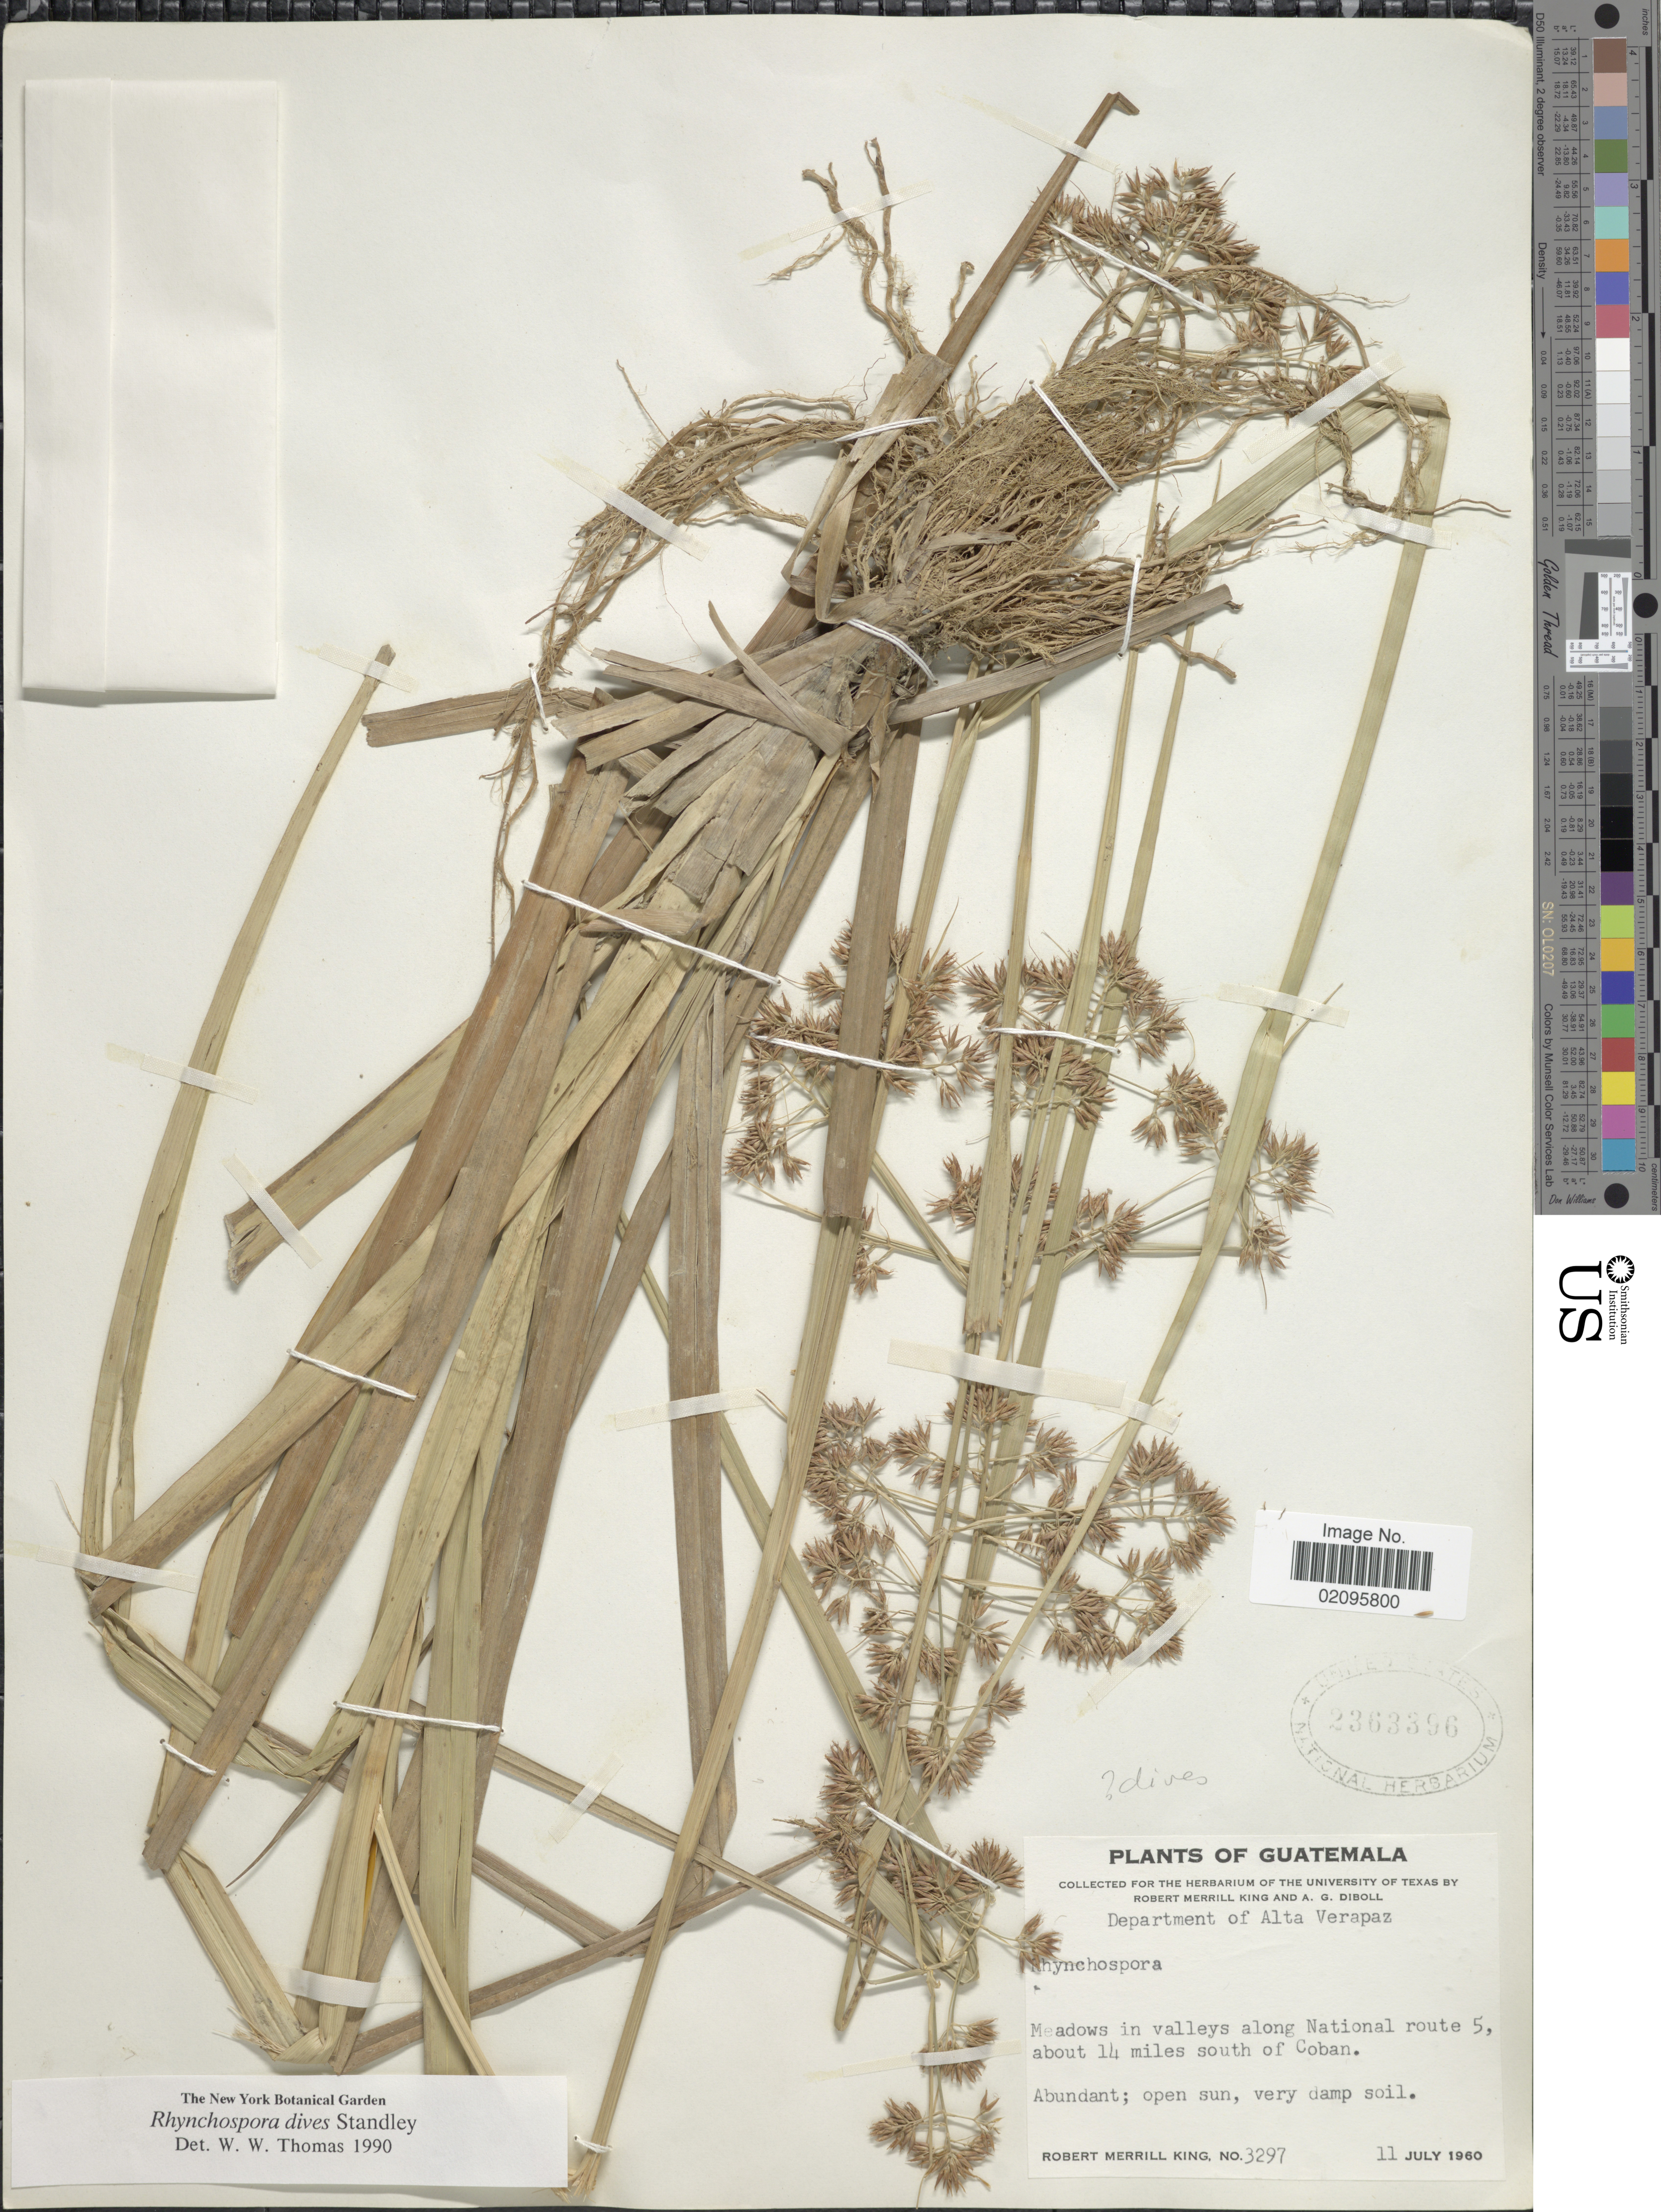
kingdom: Plantae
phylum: Tracheophyta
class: Liliopsida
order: Poales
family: Cyperaceae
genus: Rhynchospora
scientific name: Rhynchospora dives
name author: Standl.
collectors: R. M. King & A. Diboll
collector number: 3297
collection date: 1960-07-11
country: Guatemala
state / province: Alta Verapaz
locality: Meadows in valleys along National route 5, about 14 miles south of Coban.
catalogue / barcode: US 2363396